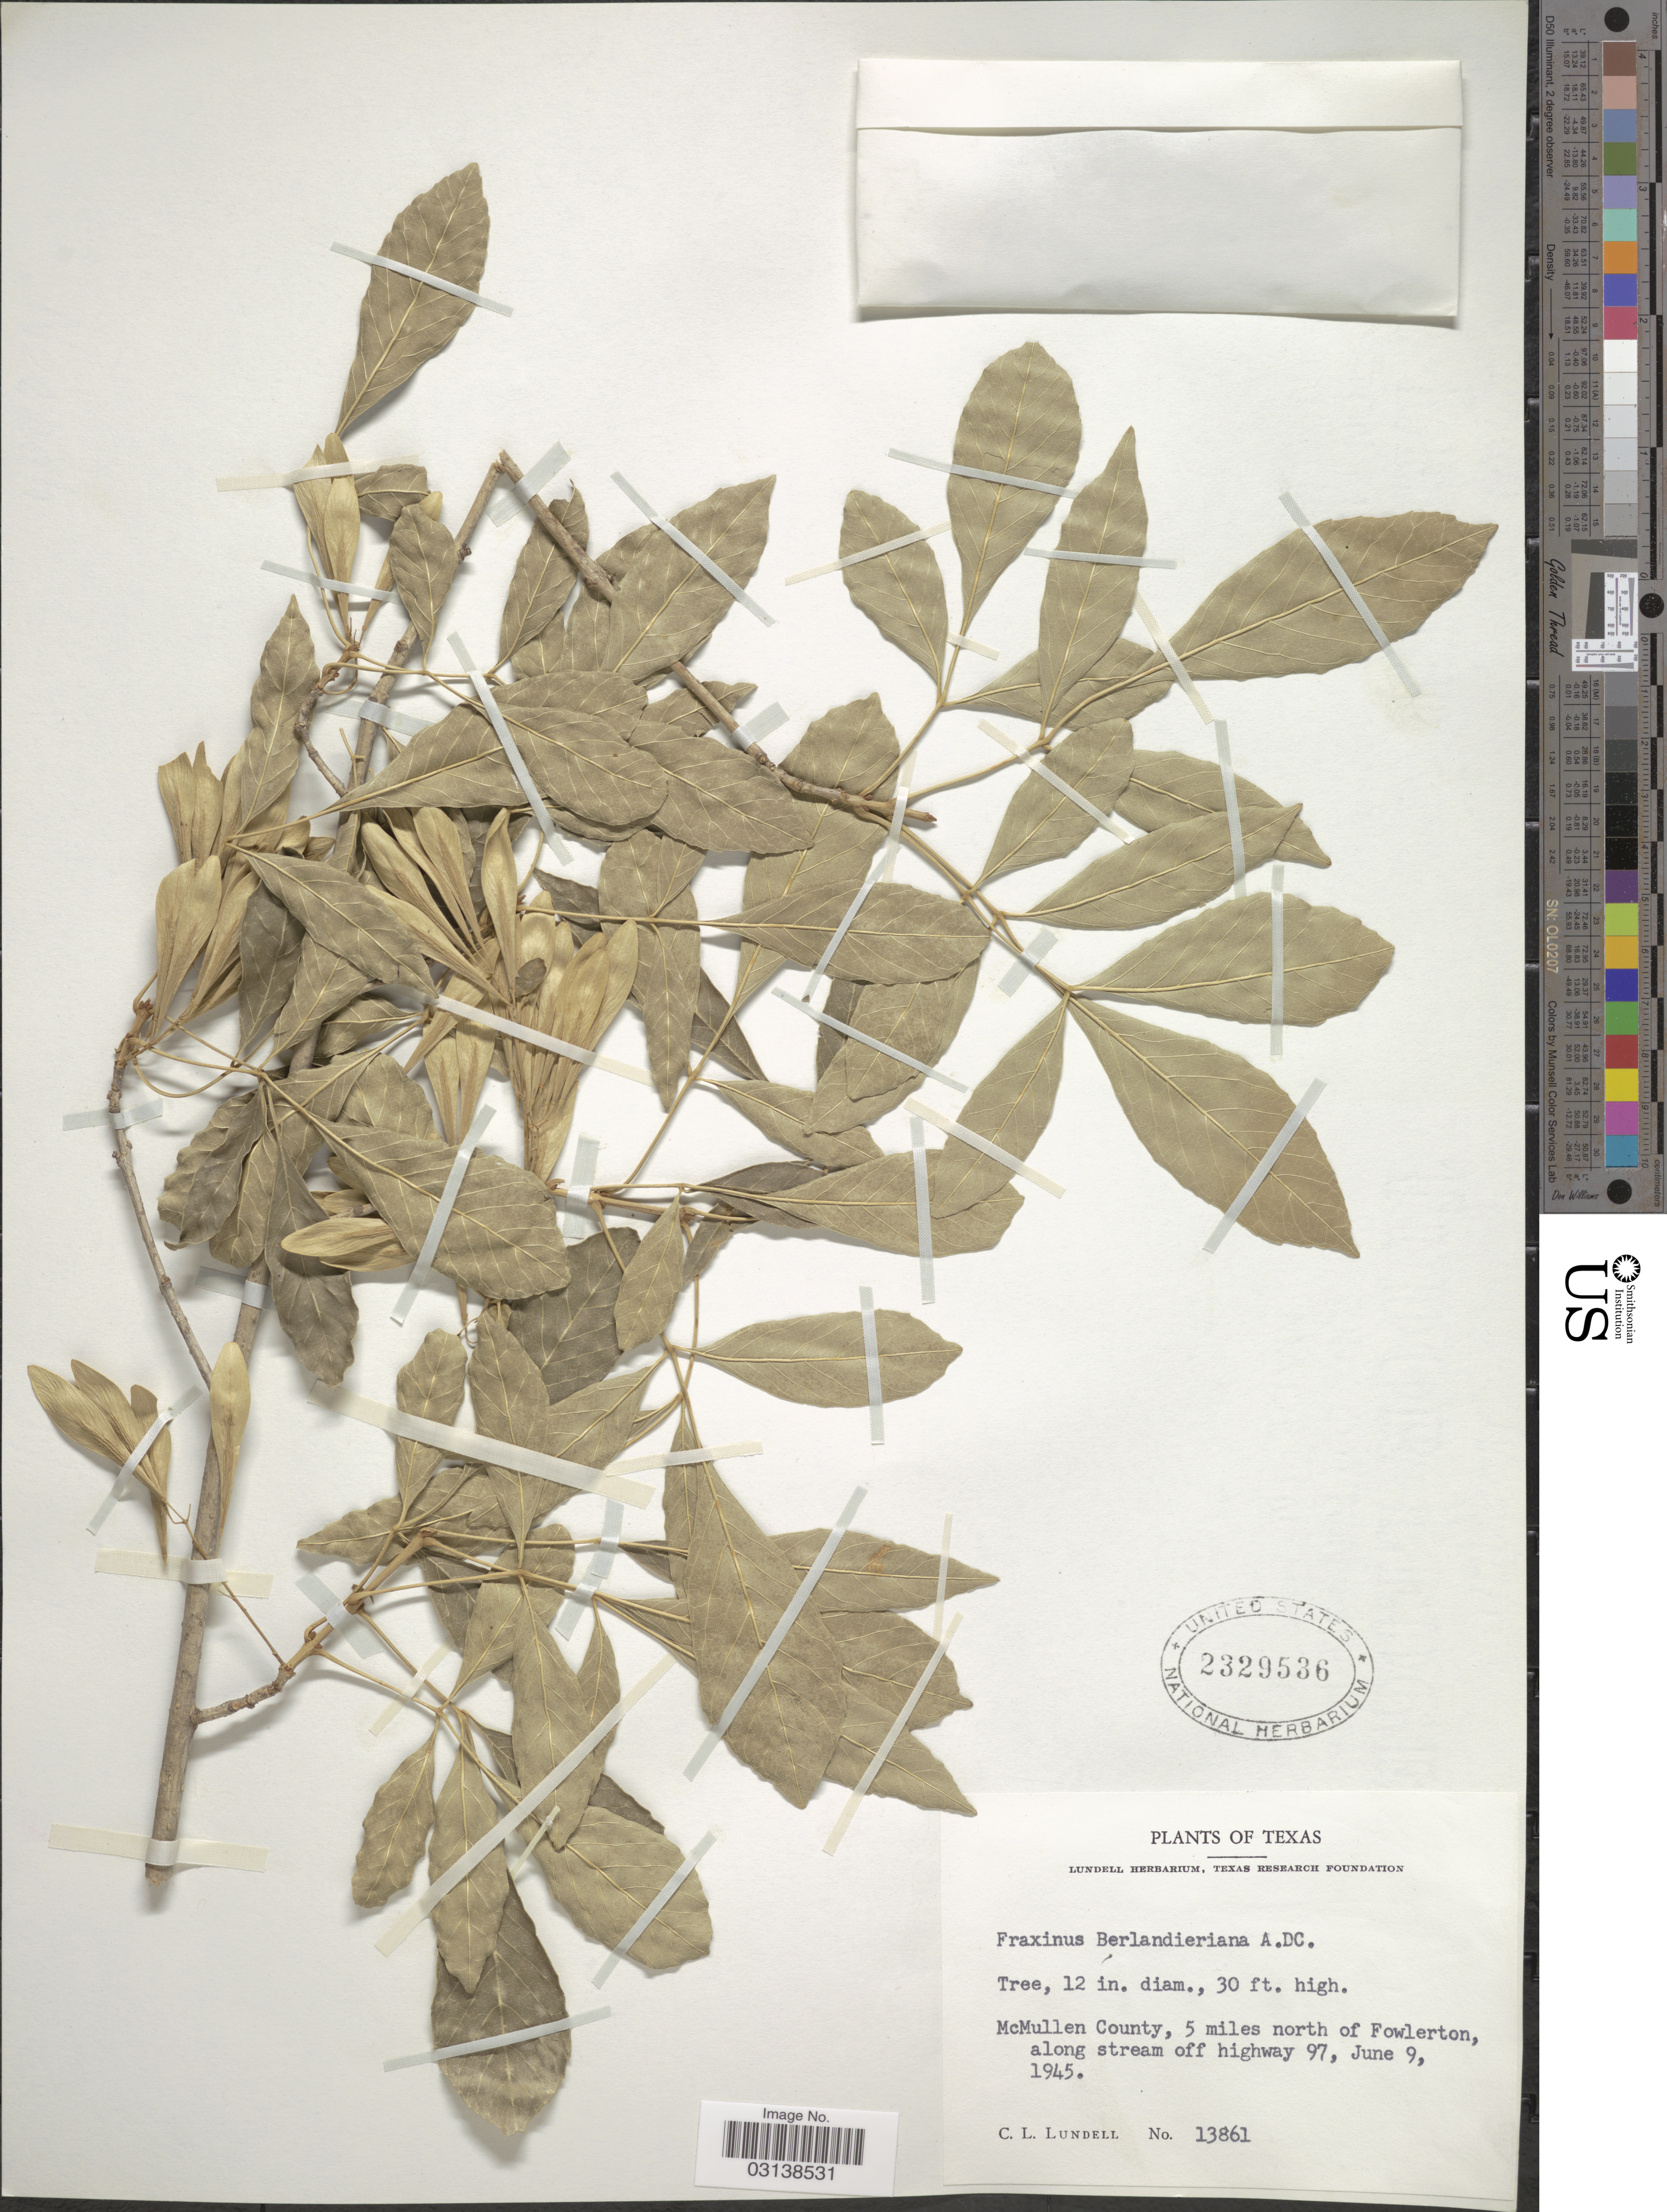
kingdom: Plantae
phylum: Tracheophyta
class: Magnoliopsida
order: Lamiales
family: Oleaceae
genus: Fraxinus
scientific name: Fraxinus berlandieriana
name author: A. DC.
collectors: C. L. Lundell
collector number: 13861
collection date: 1945-06-09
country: United States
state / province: Texas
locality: McMullen County, 5 miles north of Fowlerton, along stream off highway 97.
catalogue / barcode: US 2329536